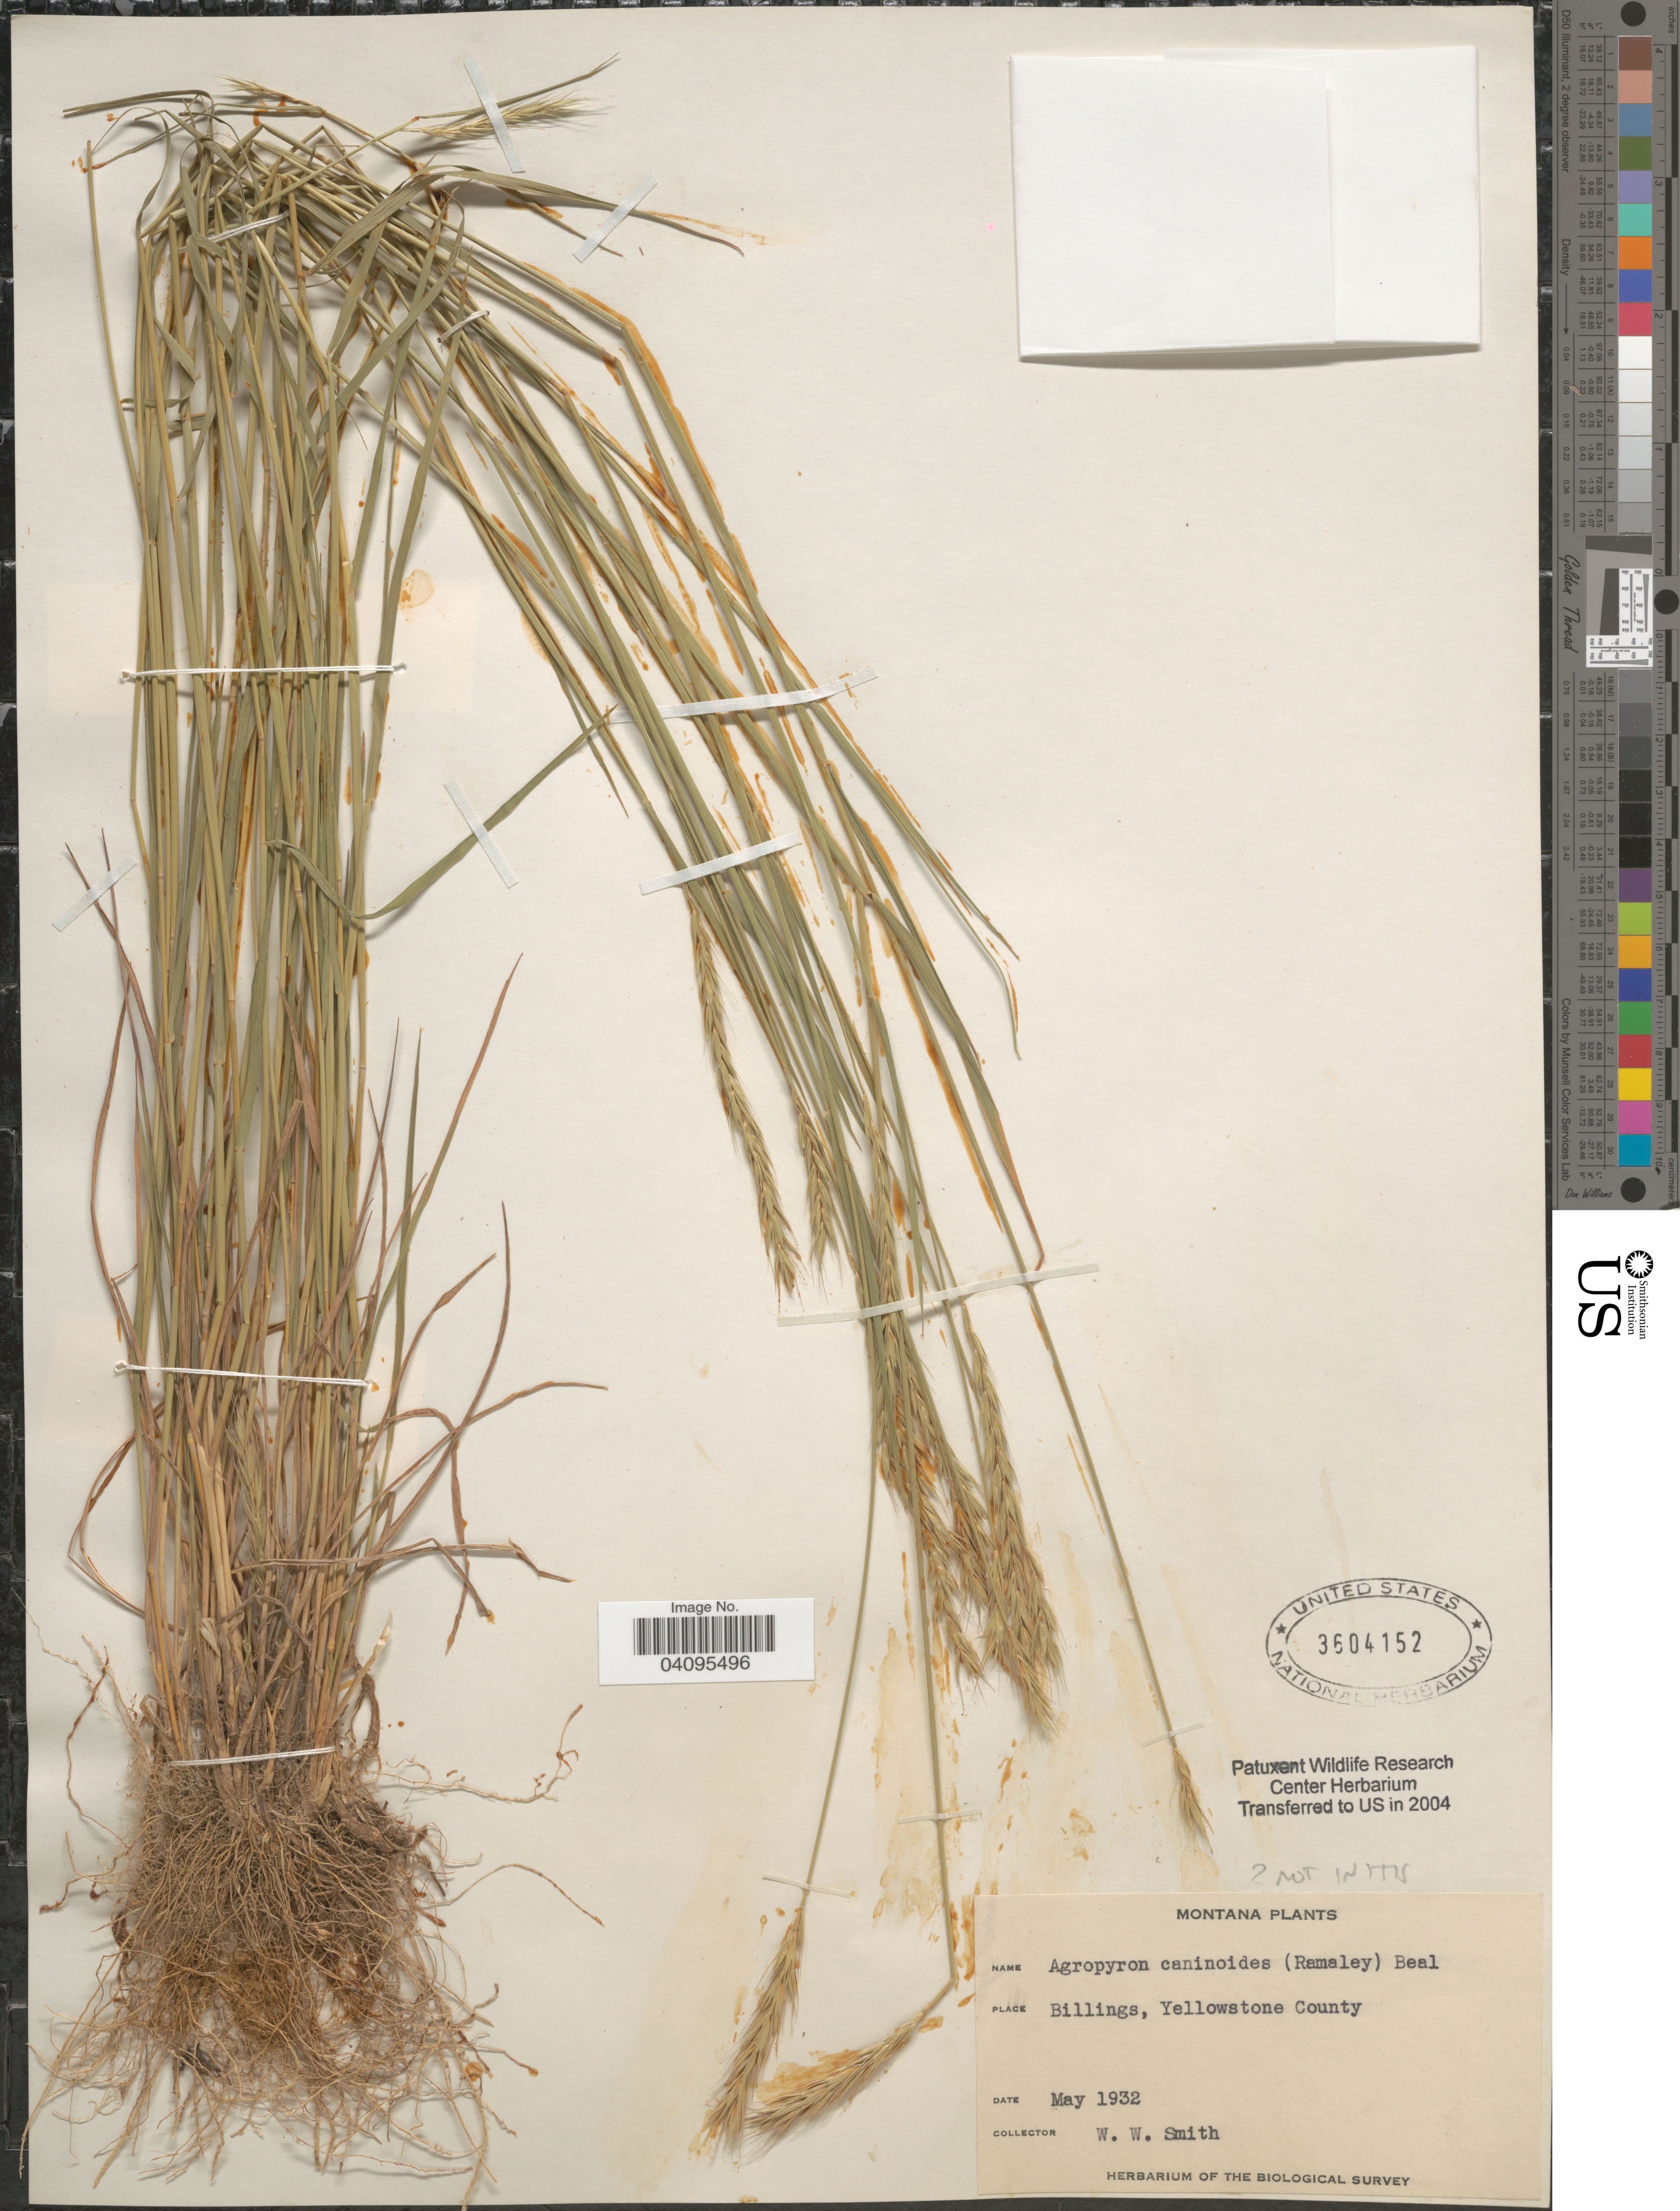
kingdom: Plantae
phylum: Tracheophyta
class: Liliopsida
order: Poales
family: Poaceae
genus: Elymus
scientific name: Elymus trachycaulus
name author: (Link) Gould ex Shinners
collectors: W. W. Smith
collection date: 1932-05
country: United States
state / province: Montana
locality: Billings, Yellowstone County. The Biological Survey.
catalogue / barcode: US 3604152